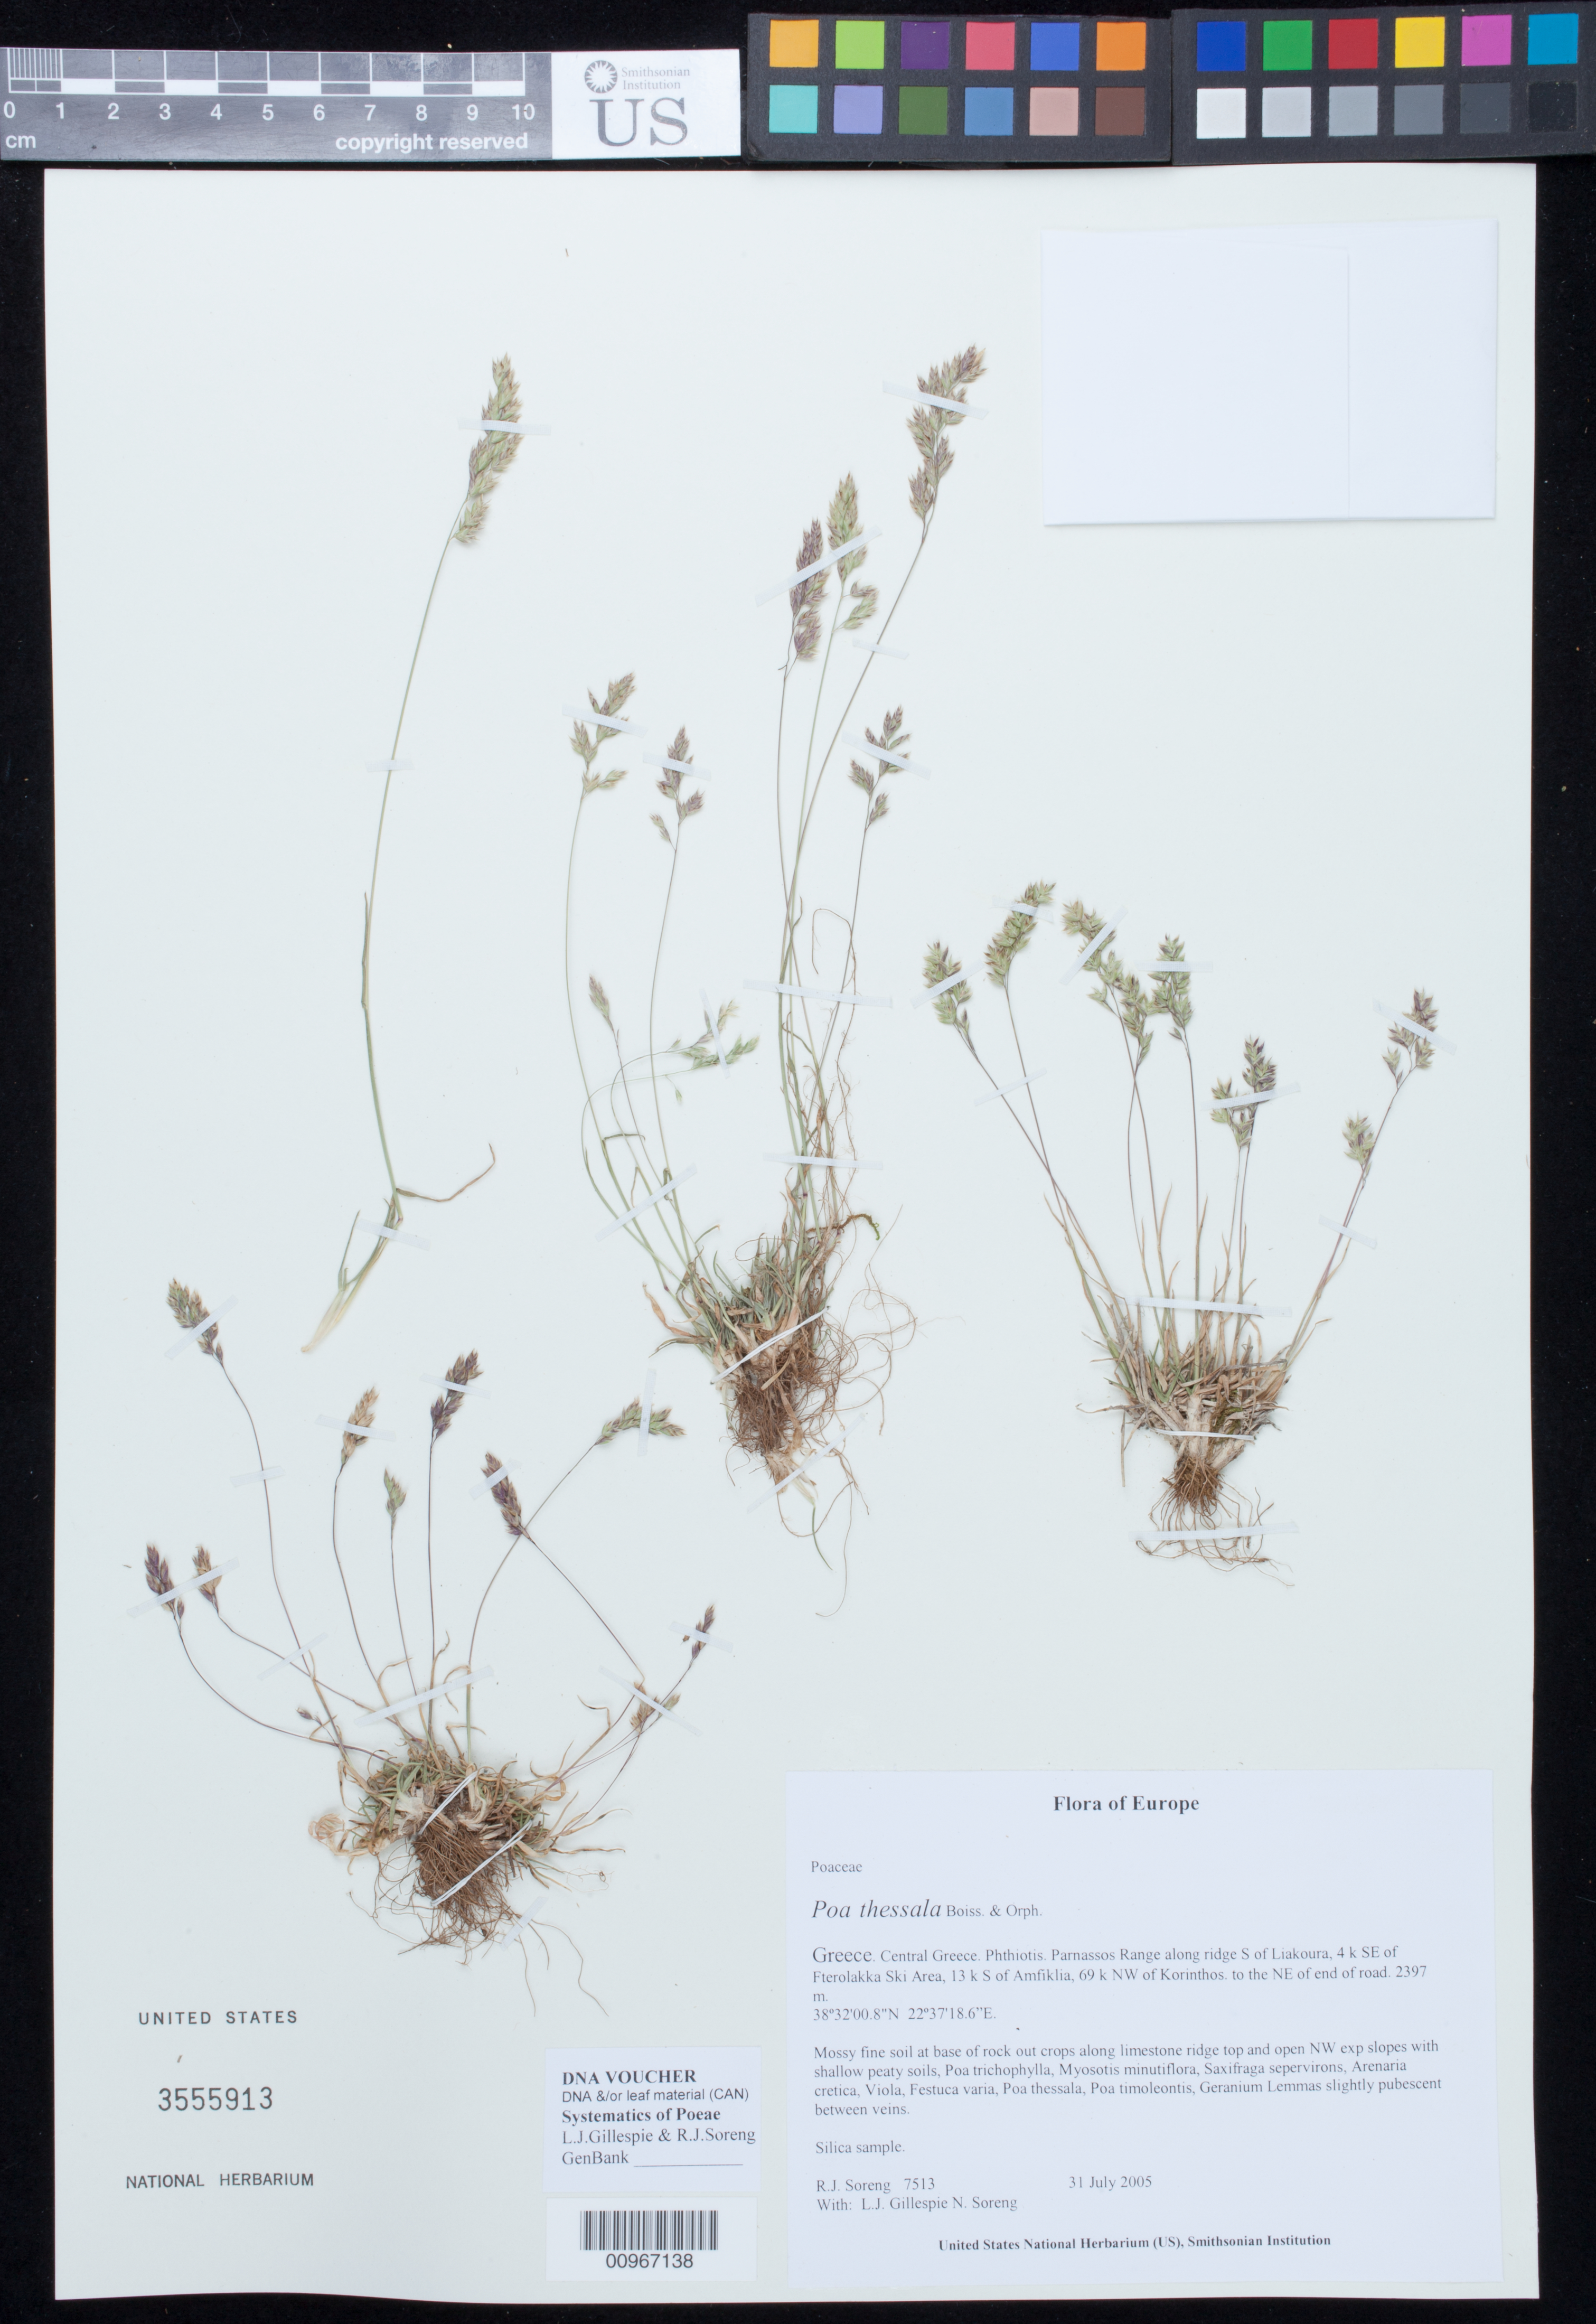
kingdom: Plantae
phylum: Tracheophyta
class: Liliopsida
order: Poales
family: Poaceae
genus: Poa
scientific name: Poa parnassica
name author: (Boiss.) Buschm.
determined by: Soreng, Robert J., Research Associate (BOT), Smithsonian Institution - National Museum of Natural History (UNITED STATES)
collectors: R. J. Soreng, N. L. Soreng, L. J. Gillespie, N. Turland & C. Turland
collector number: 7513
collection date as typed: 31 July 2005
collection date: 2005-07-31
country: Greece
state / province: Central Greece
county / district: Phthiotis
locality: Parnassos Range along ridge S of Liakoura, 4 km SE of Fterolakka Ski Area, 13 km S of Amfiklia, 69 km NW of Korinthos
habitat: Mossy fine soil at base of rock out crops along limestone ridge top and open NW exp slopes with shallow peaty soils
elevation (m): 2397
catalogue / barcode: US 3555913